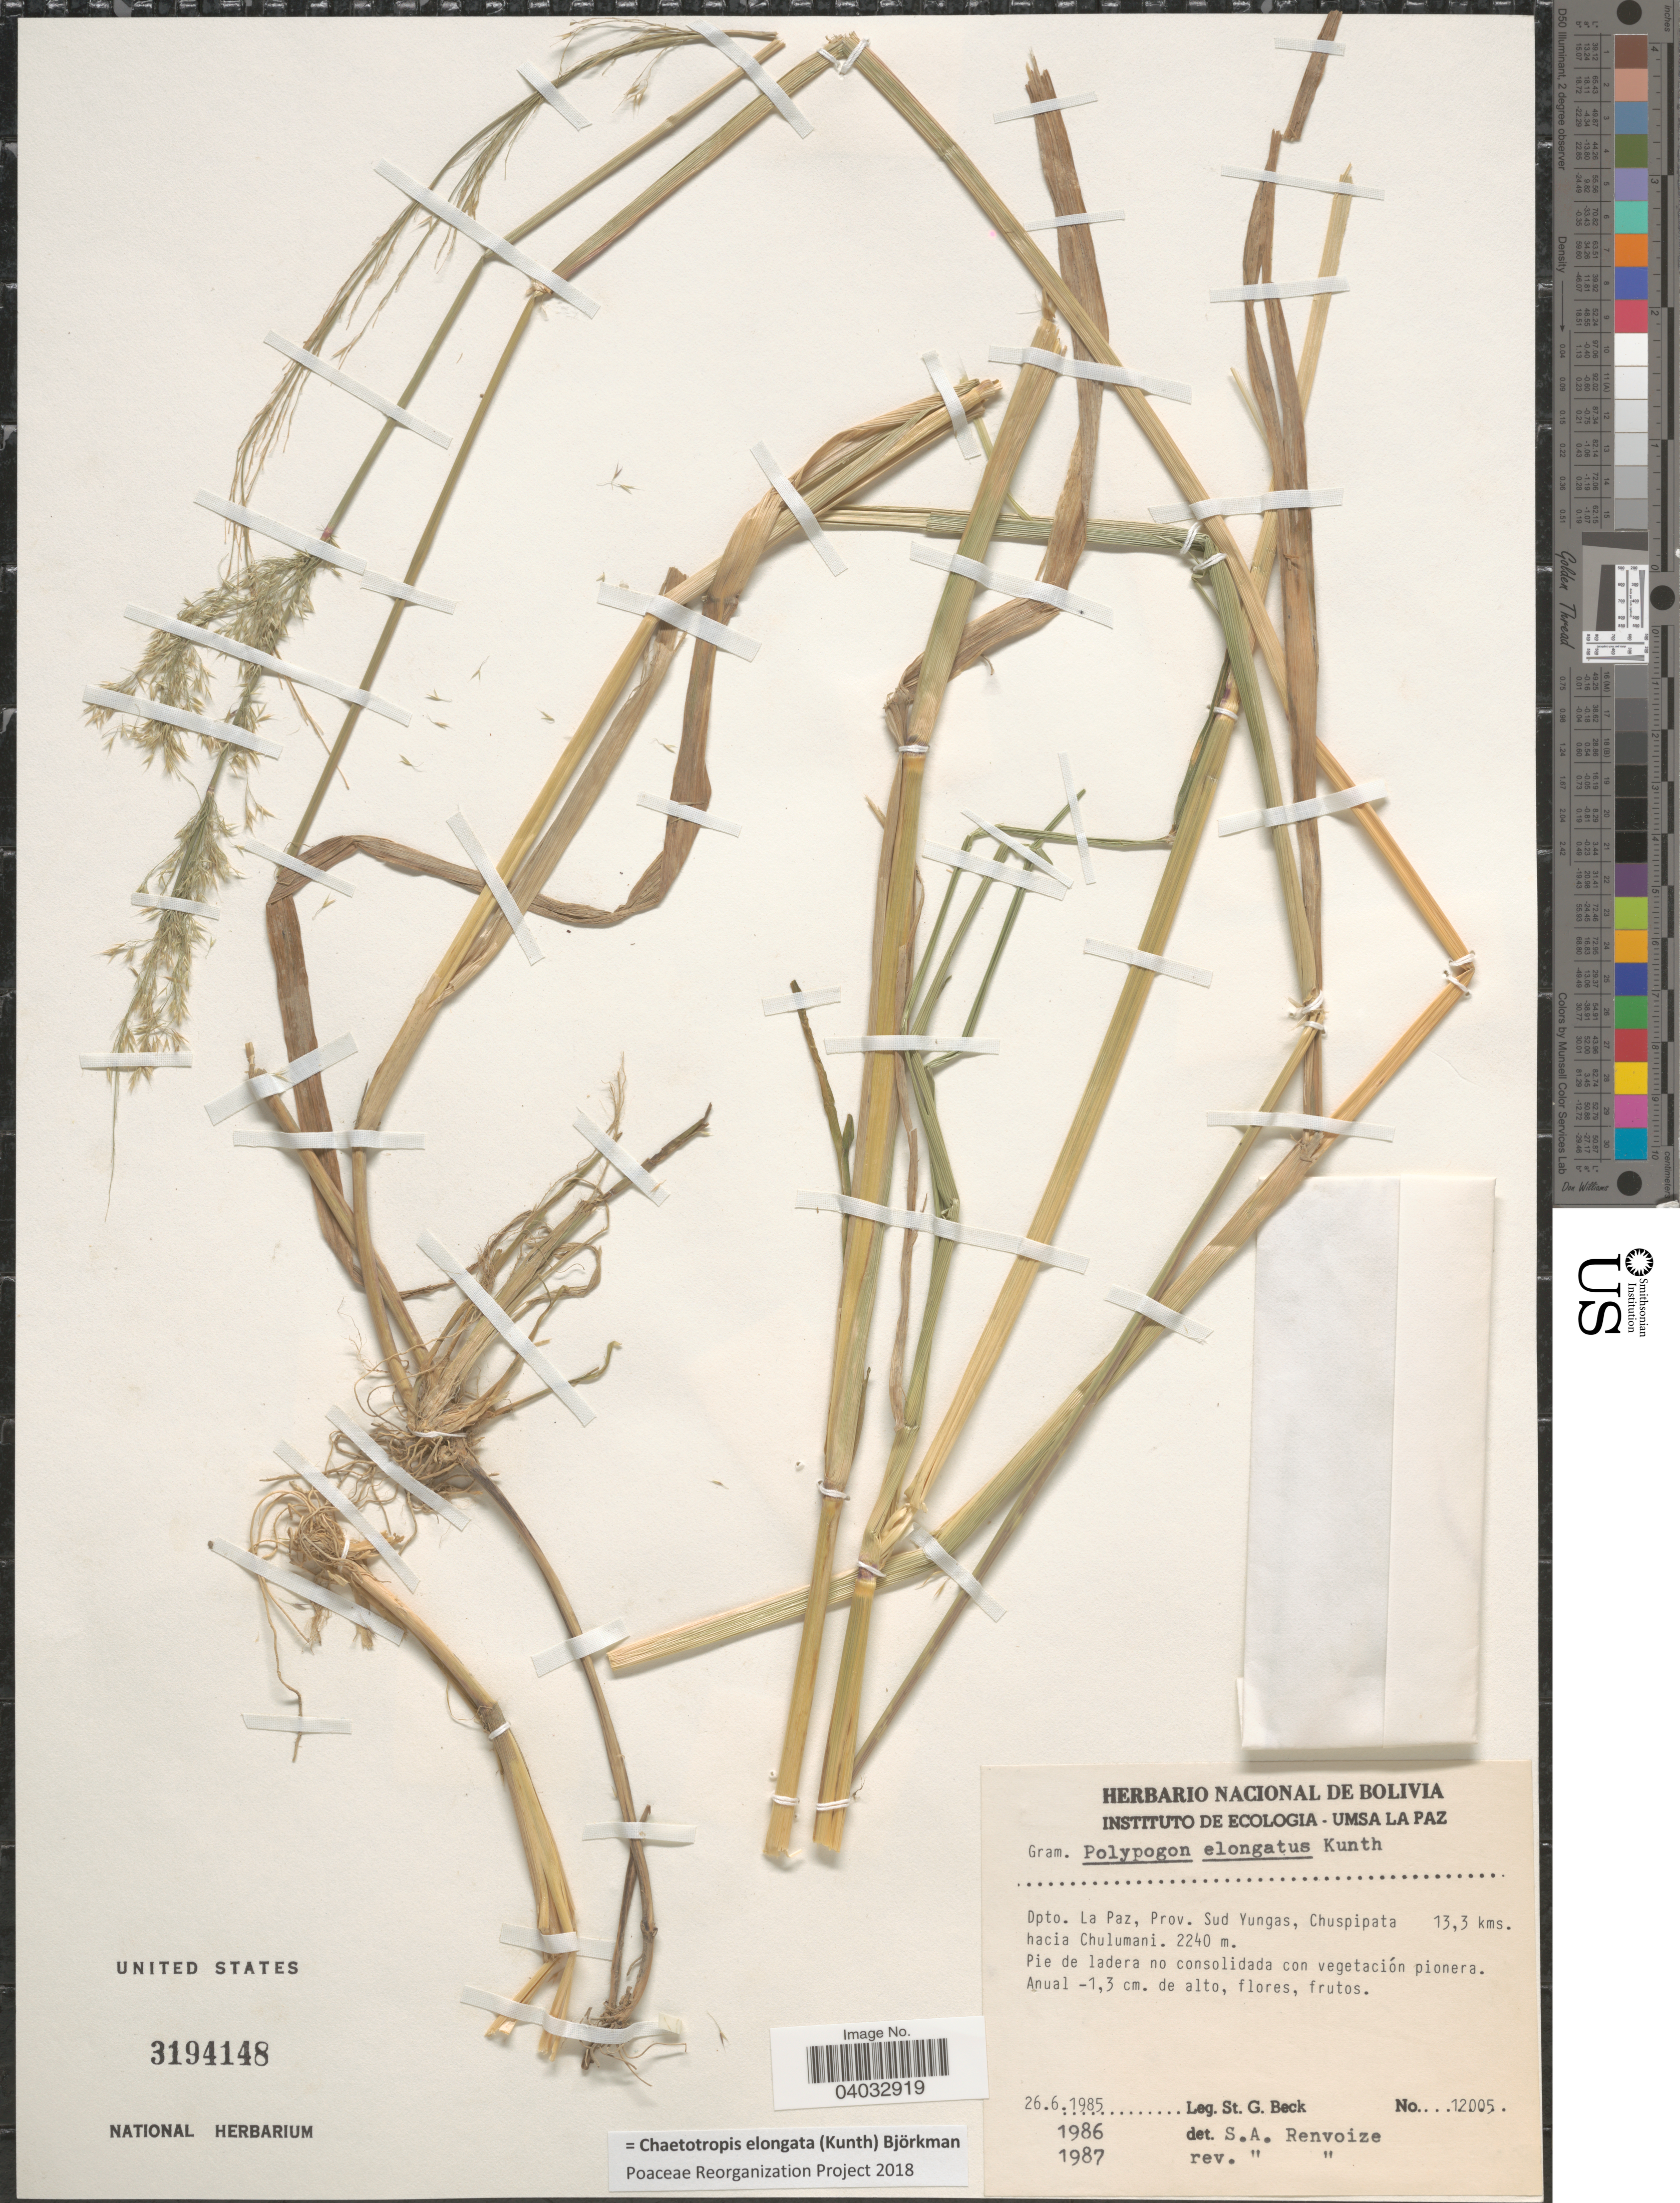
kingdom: Plantae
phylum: Tracheophyta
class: Liliopsida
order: Poales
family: Poaceae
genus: Chaetotropis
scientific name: Chaetotropis elongata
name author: (Kunth) Björkman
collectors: S. G. Beck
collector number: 12005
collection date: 1985-06-26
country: Bolivia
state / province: La Paz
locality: Dpto. La Paz, Prov. Sud Yungas, Chuspipata 13.3 kms. hacia Chulumani.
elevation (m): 2240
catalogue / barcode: US 3194148